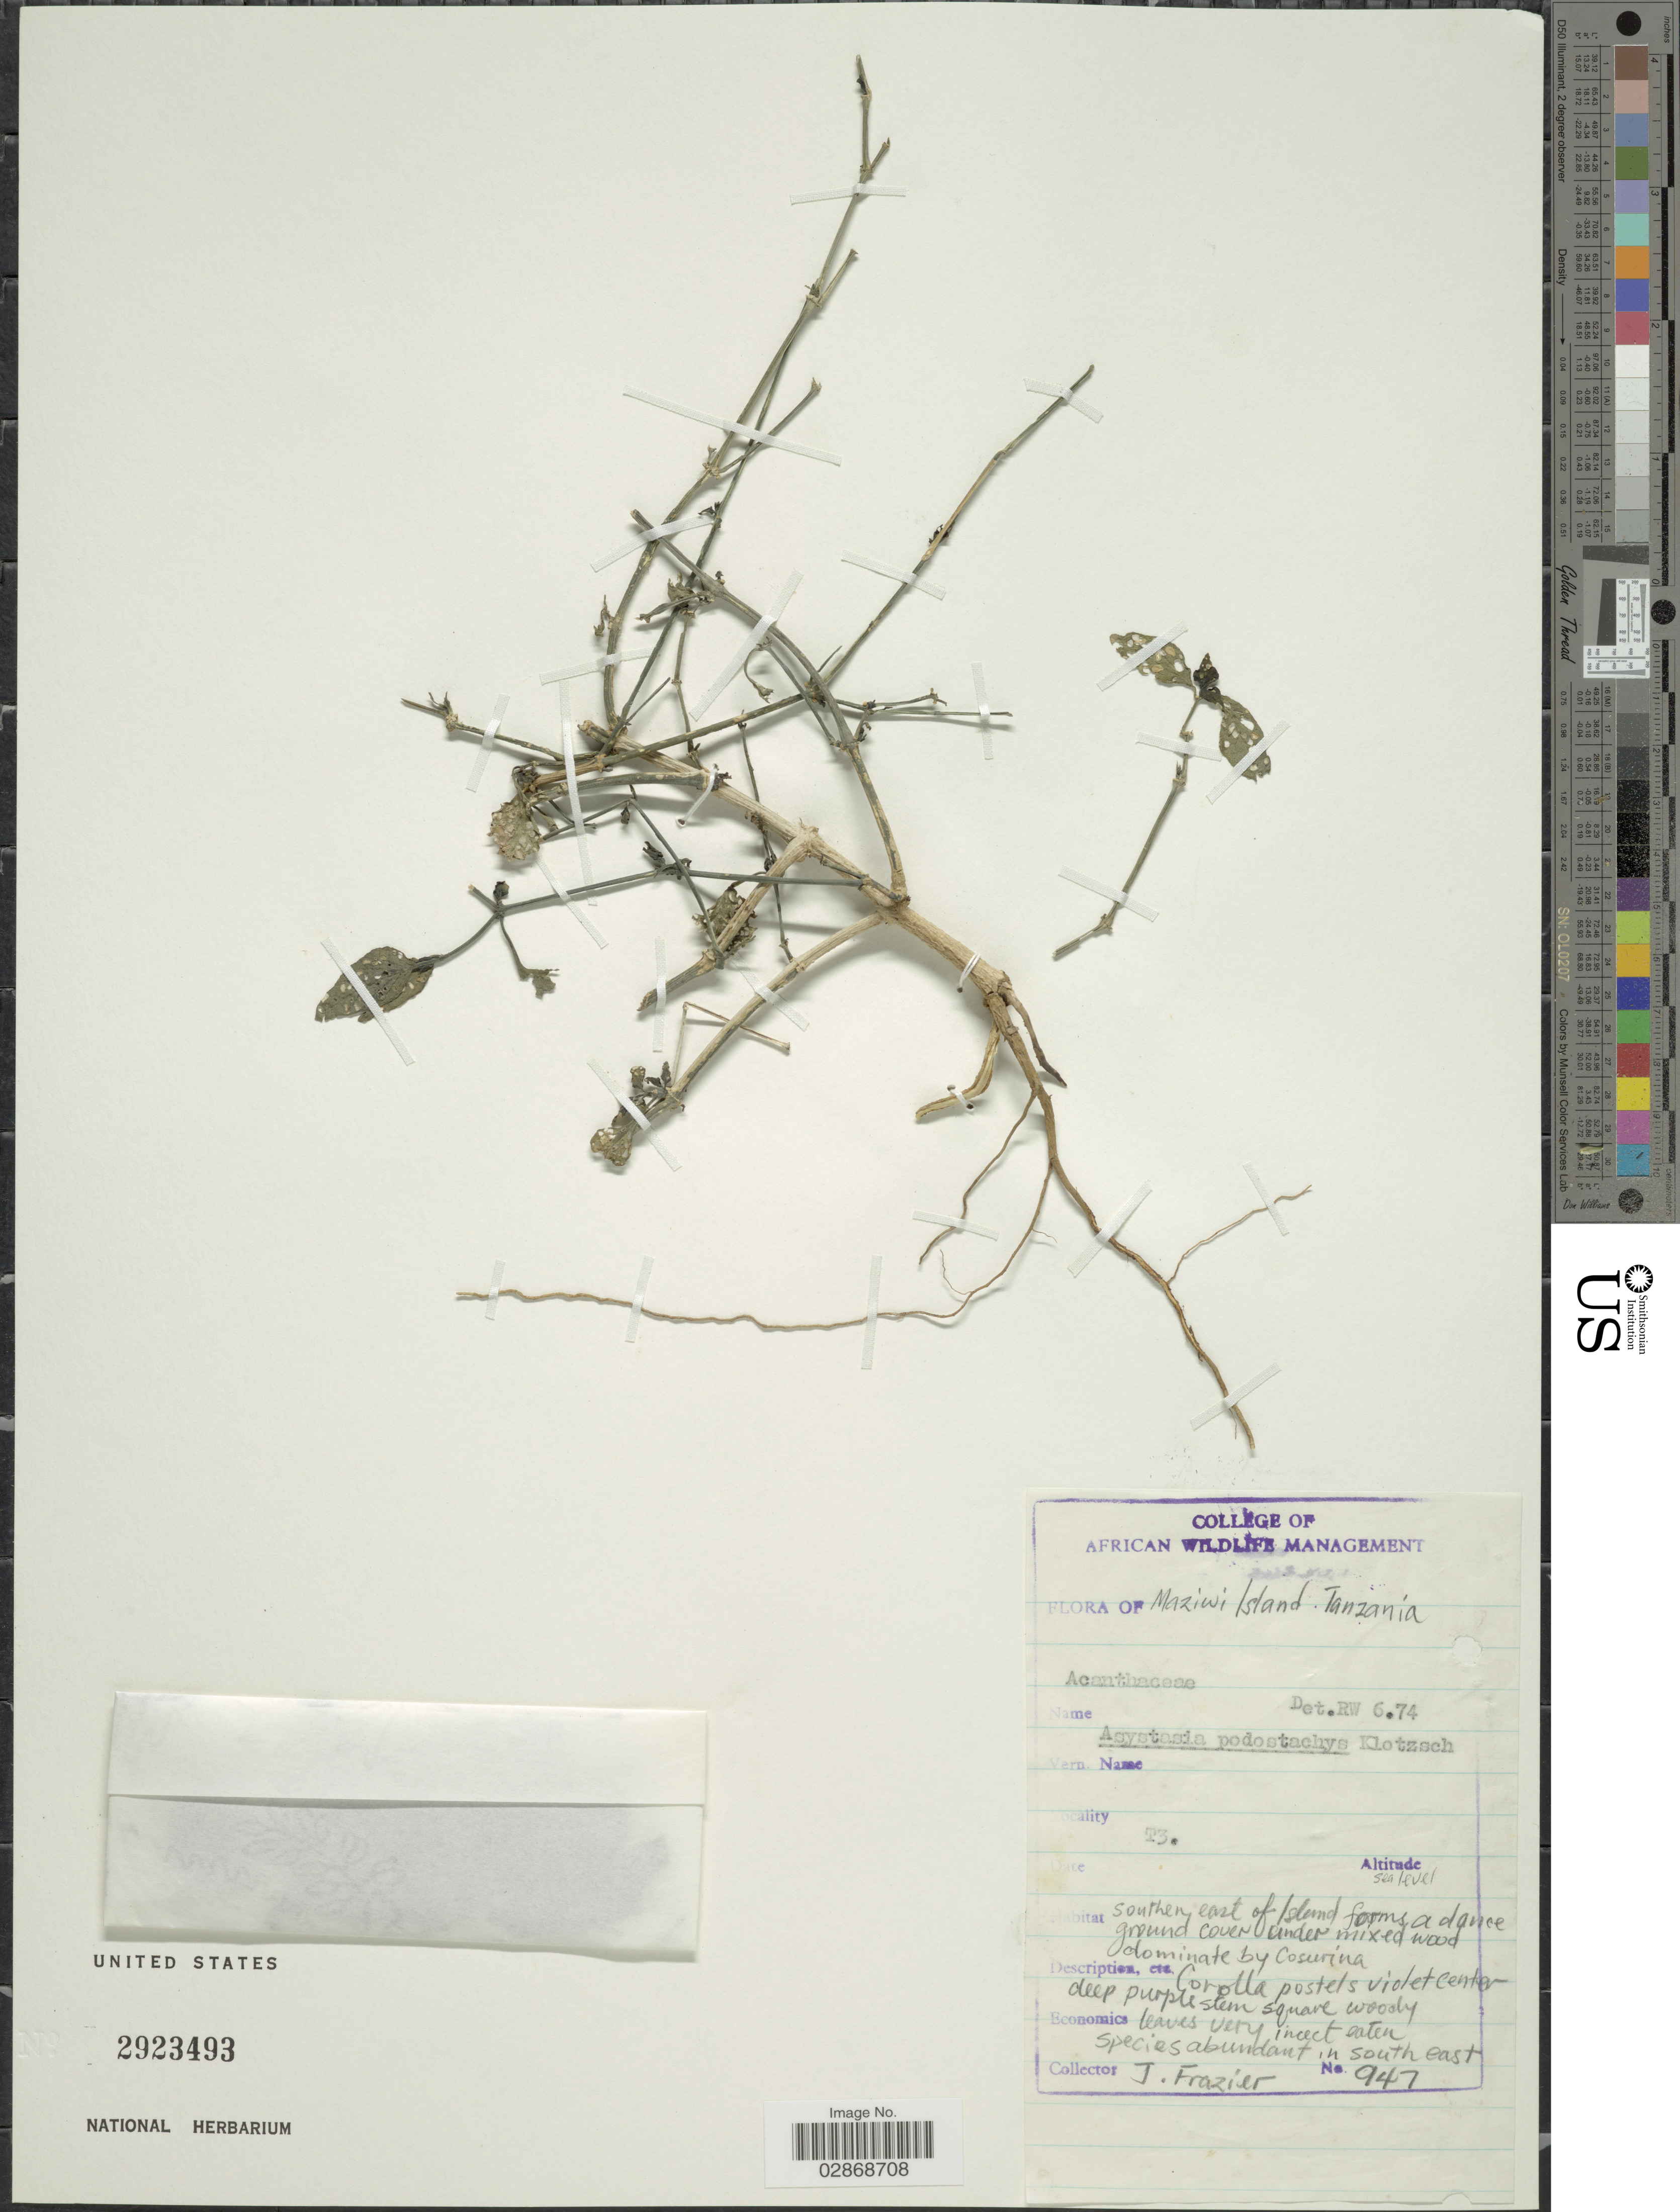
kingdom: Plantae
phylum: Tracheophyta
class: Magnoliopsida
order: Lamiales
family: Acanthaceae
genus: Asystasia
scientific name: Asystasia gangetica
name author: (L.) T. Anderson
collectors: J. Frazier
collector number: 947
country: Tanzania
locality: Maziwi Island. T3.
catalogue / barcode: US 2923493